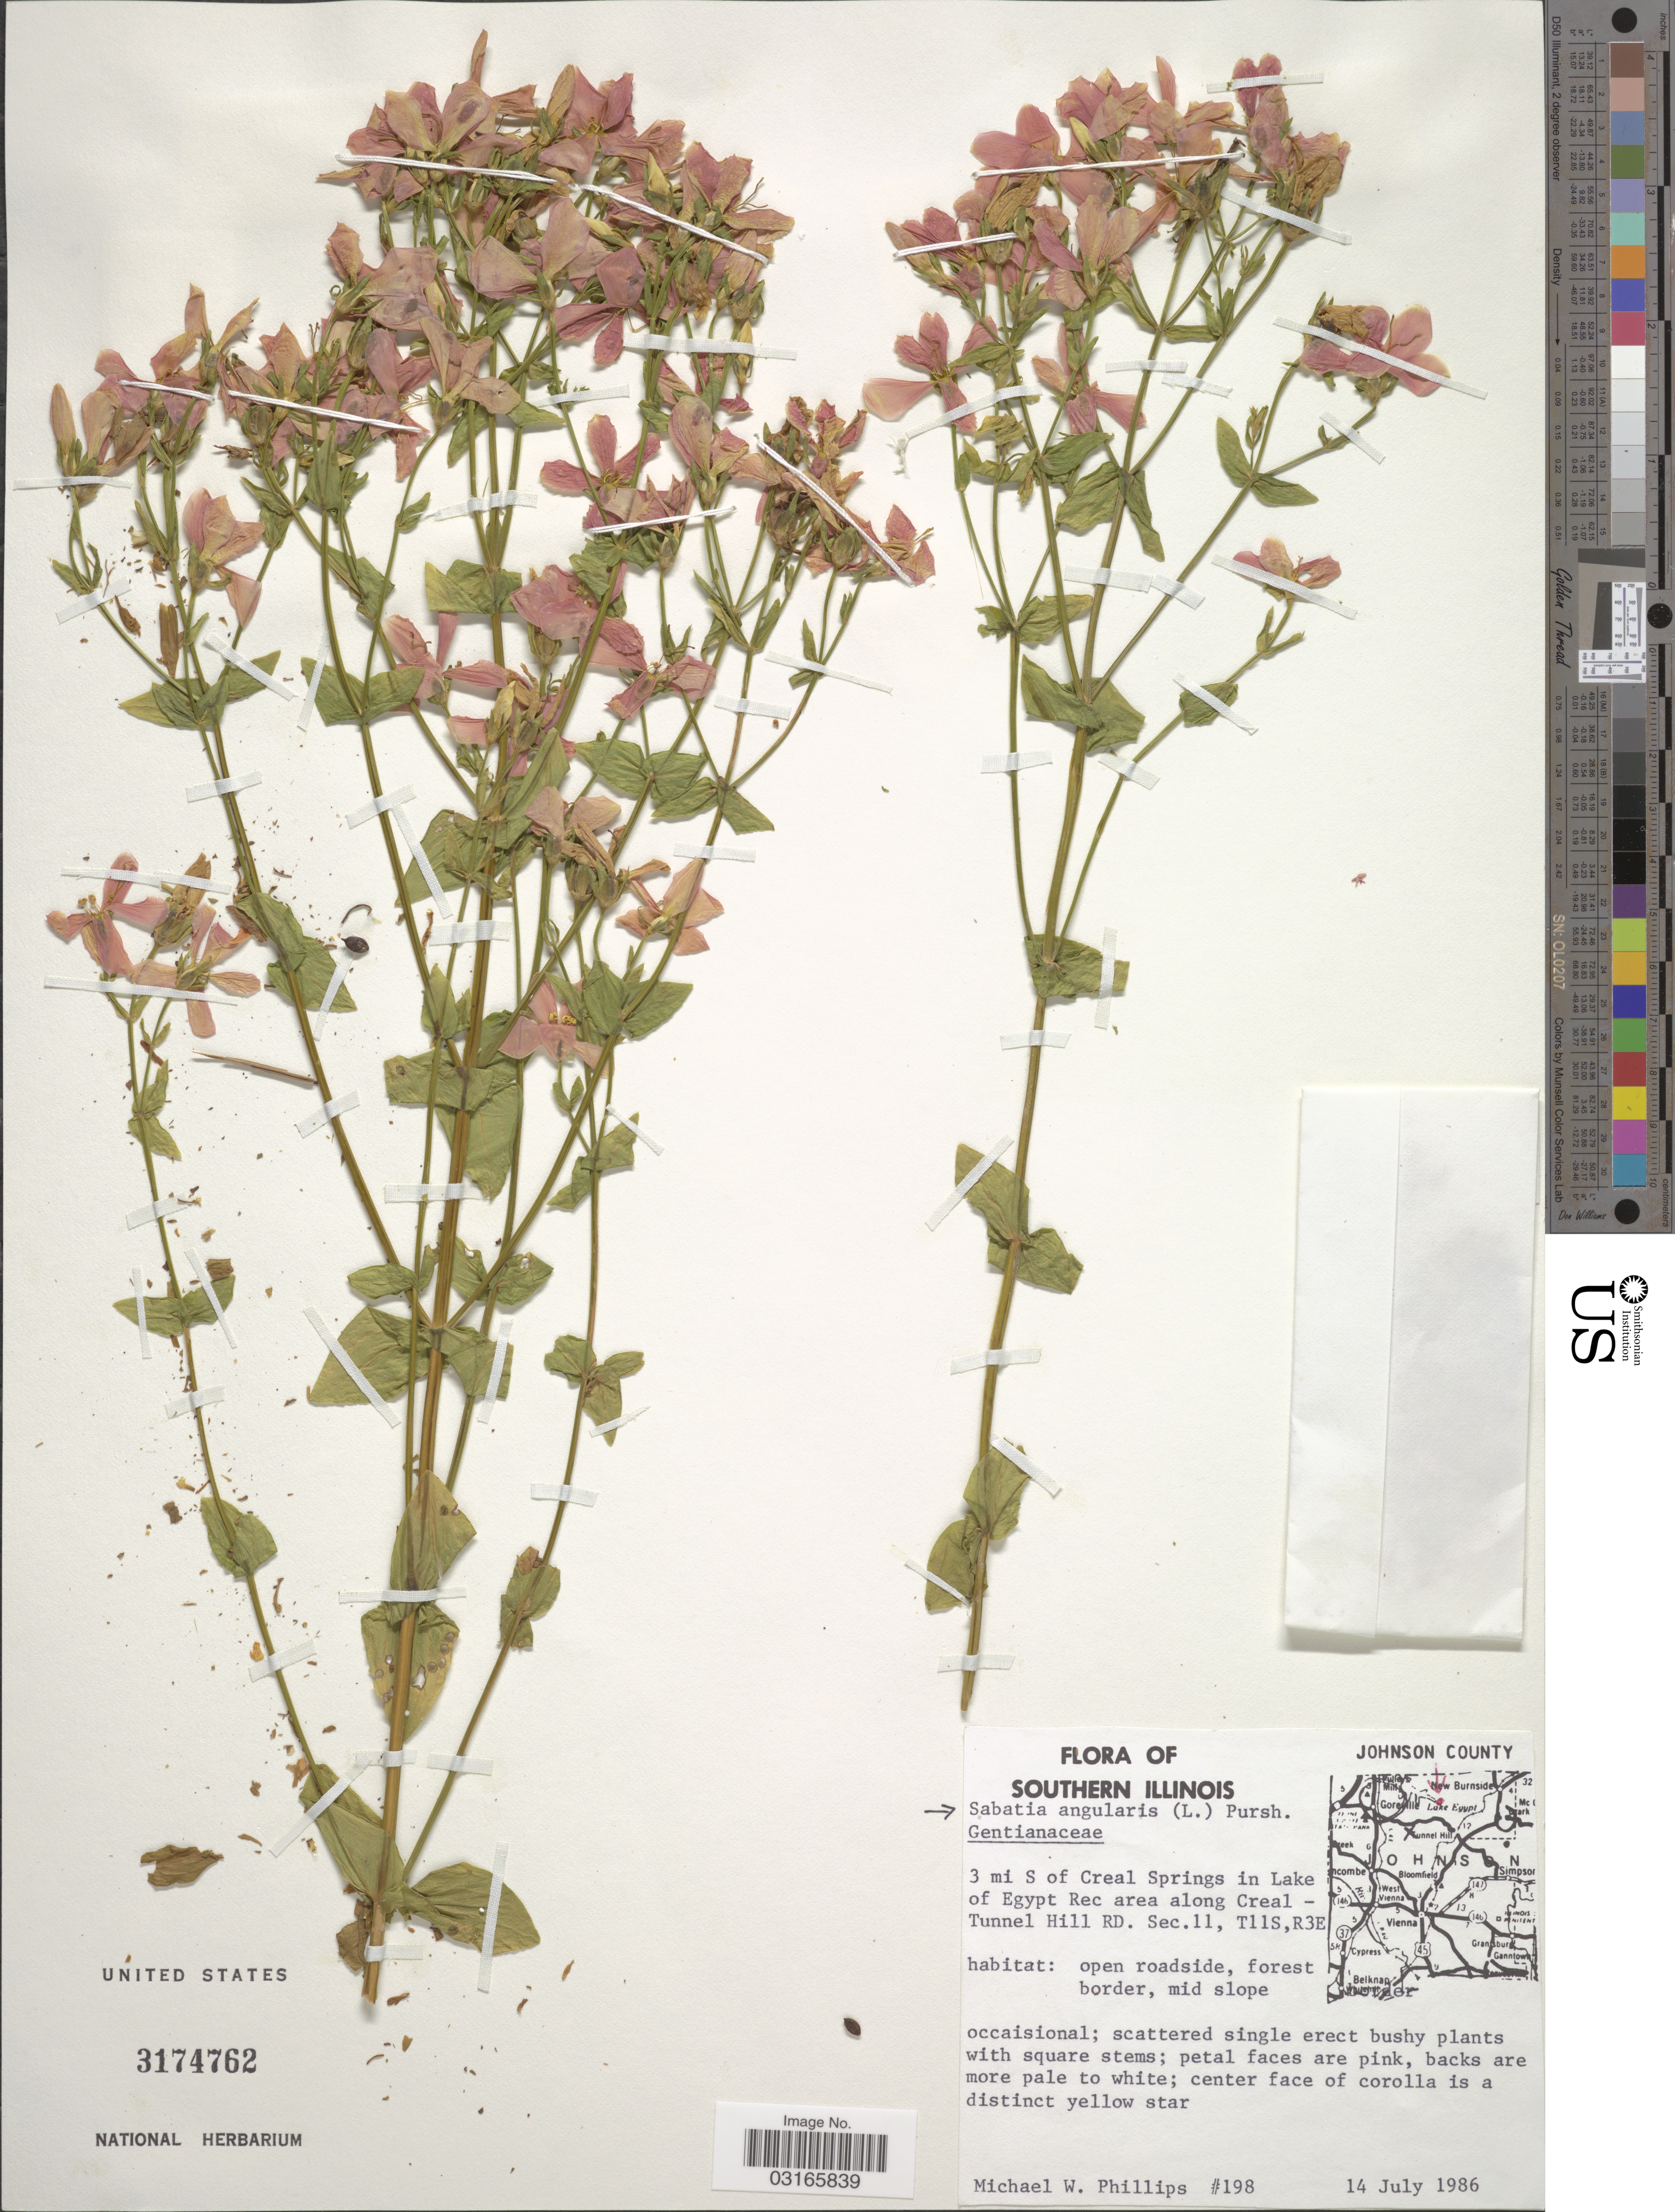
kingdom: Plantae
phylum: Tracheophyta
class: Magnoliopsida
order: Gentianales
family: Gentianaceae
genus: Sabatia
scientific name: Sabatia angularis (L.) Pursh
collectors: M. Phillips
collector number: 198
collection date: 1986-07-14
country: United States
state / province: Illinois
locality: Southern Illinois. 3 mi S of Creal Springs in Lake of Egyps Rec area along Creal - Tunnel Hill RD. Sec. 11, T11S, R3E. Johnson County.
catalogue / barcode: US 3174762